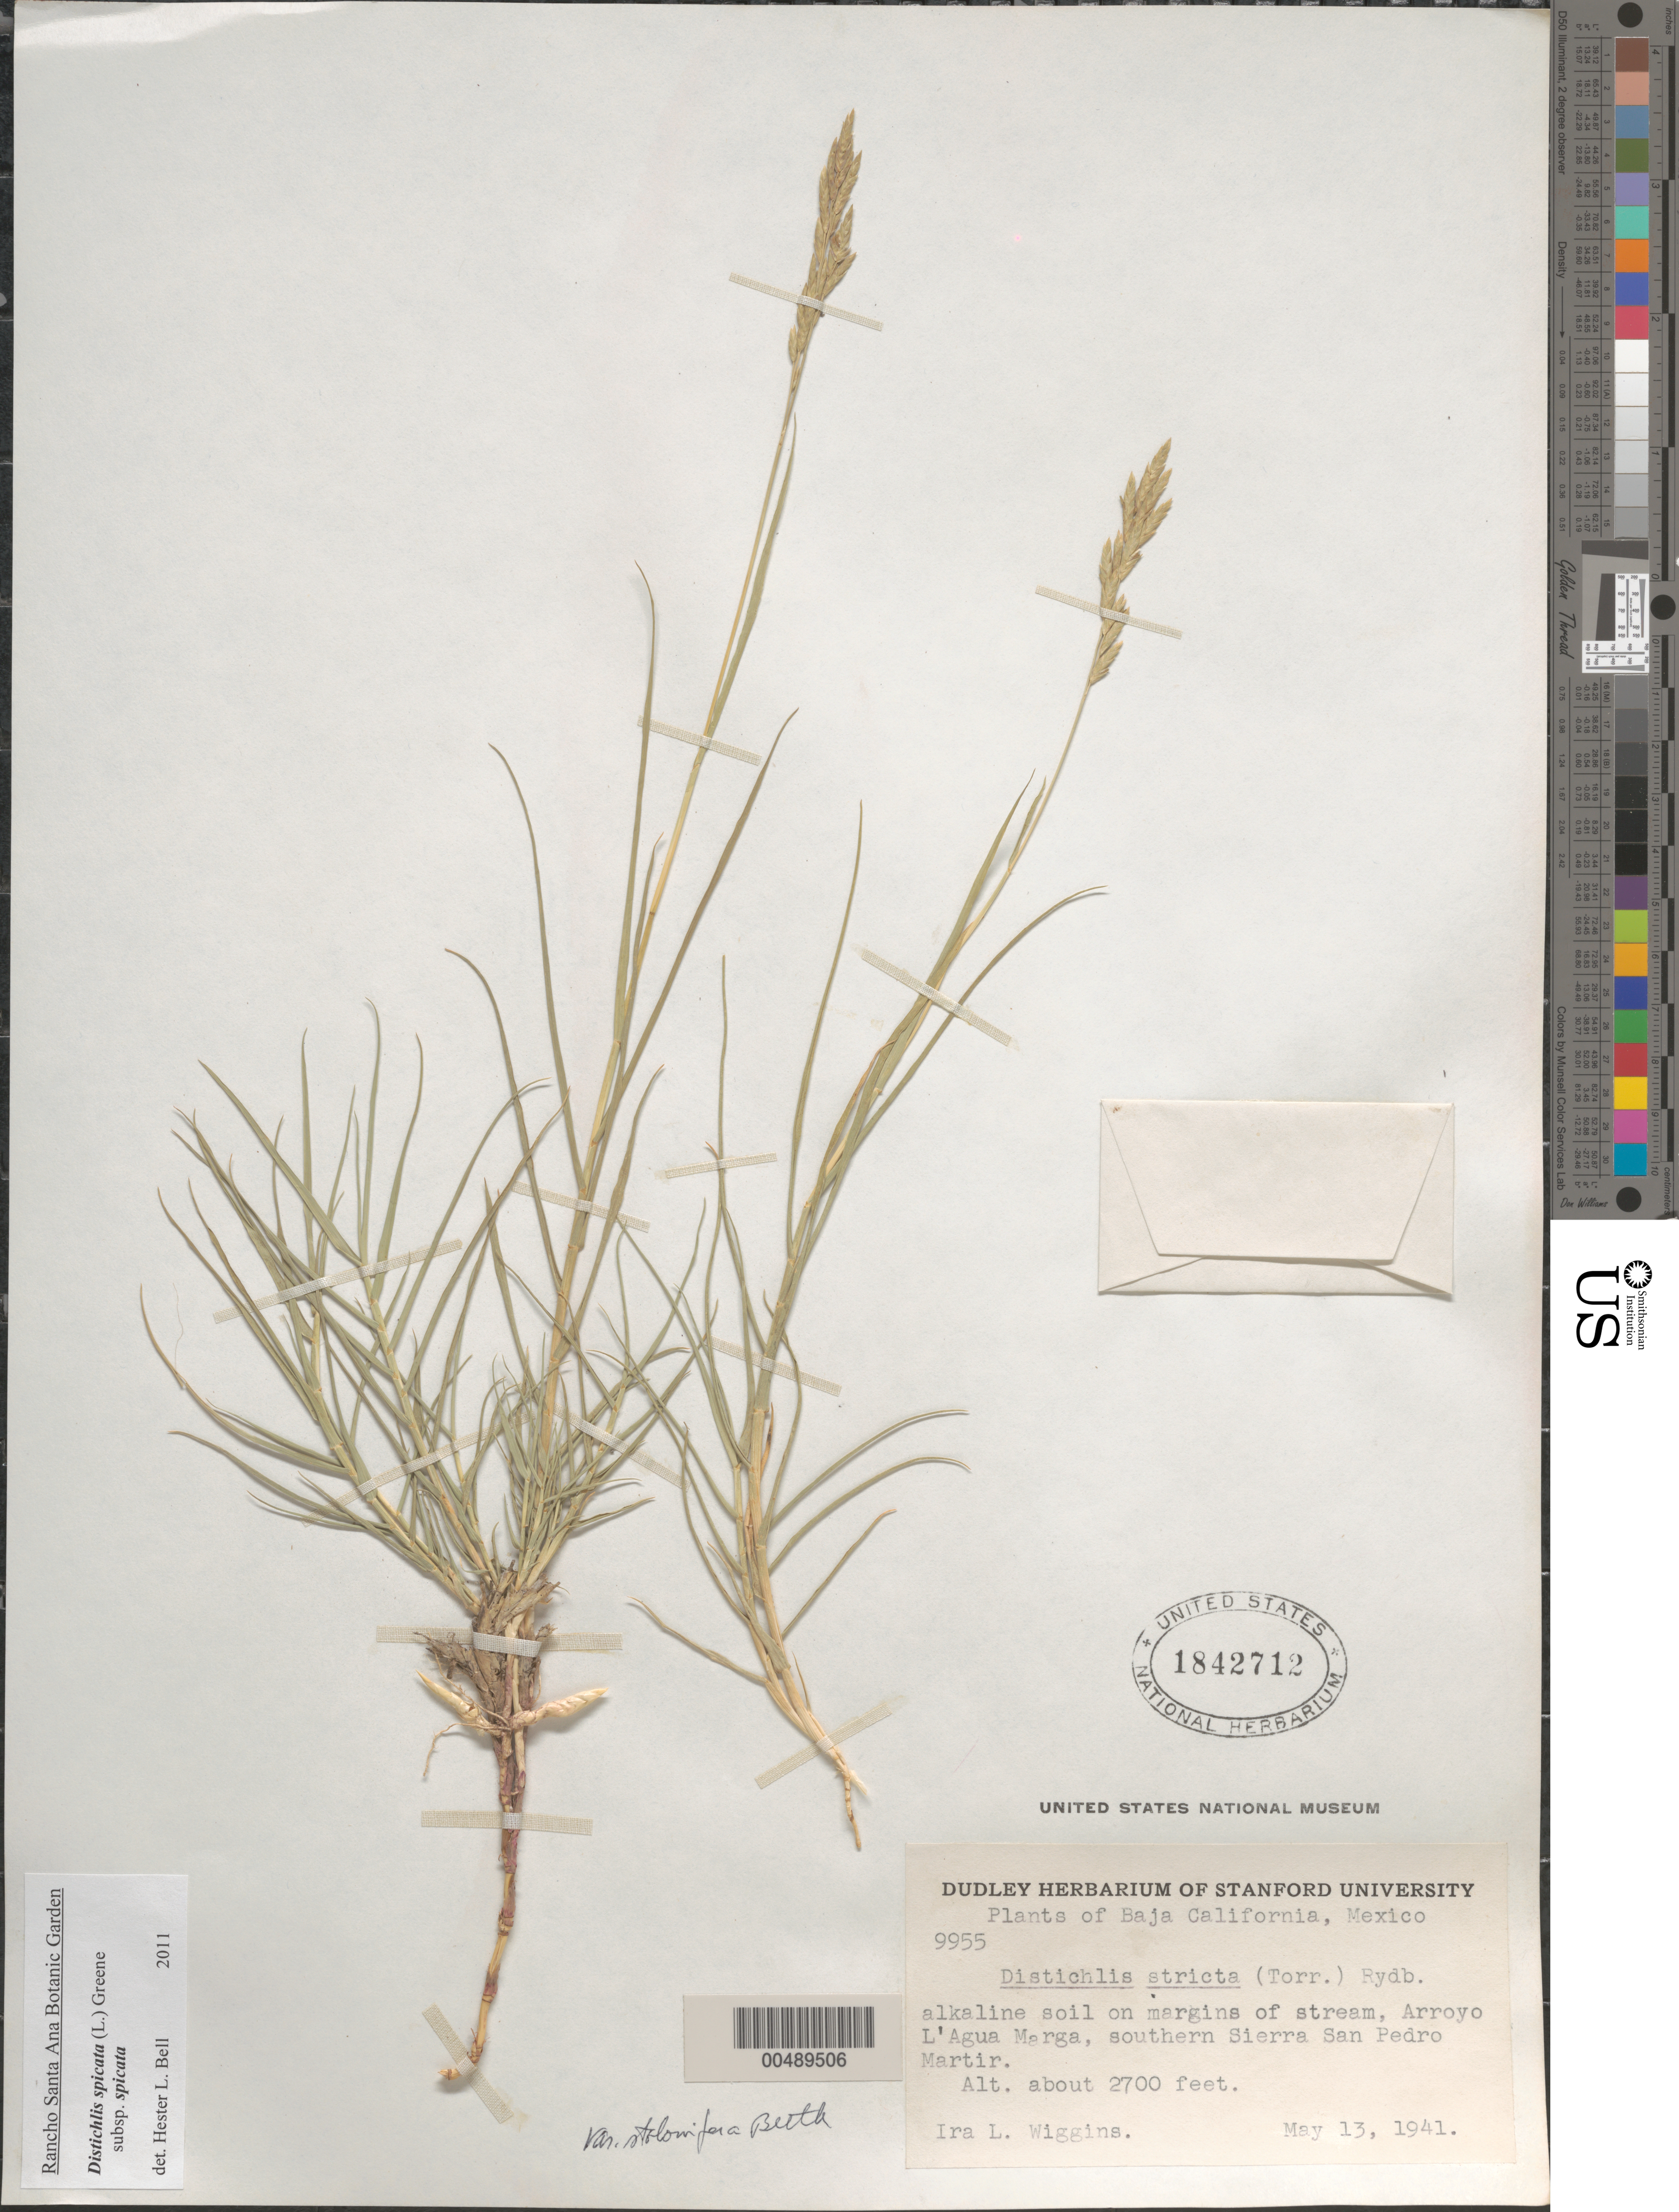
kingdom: Plantae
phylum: Tracheophyta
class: Liliopsida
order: Poales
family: Poaceae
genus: Distichlis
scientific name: Distichlis spicata subsp. spicata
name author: (L.) Greene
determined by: Bell, H. L.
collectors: I. L. Wiggins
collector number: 9955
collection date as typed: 13 May 1941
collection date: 1941-05-13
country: Mexico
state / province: Baja California Norte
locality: Arroyo L'Agua Marga, S Sierra San Pedro Martir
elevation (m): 823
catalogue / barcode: US 1842712